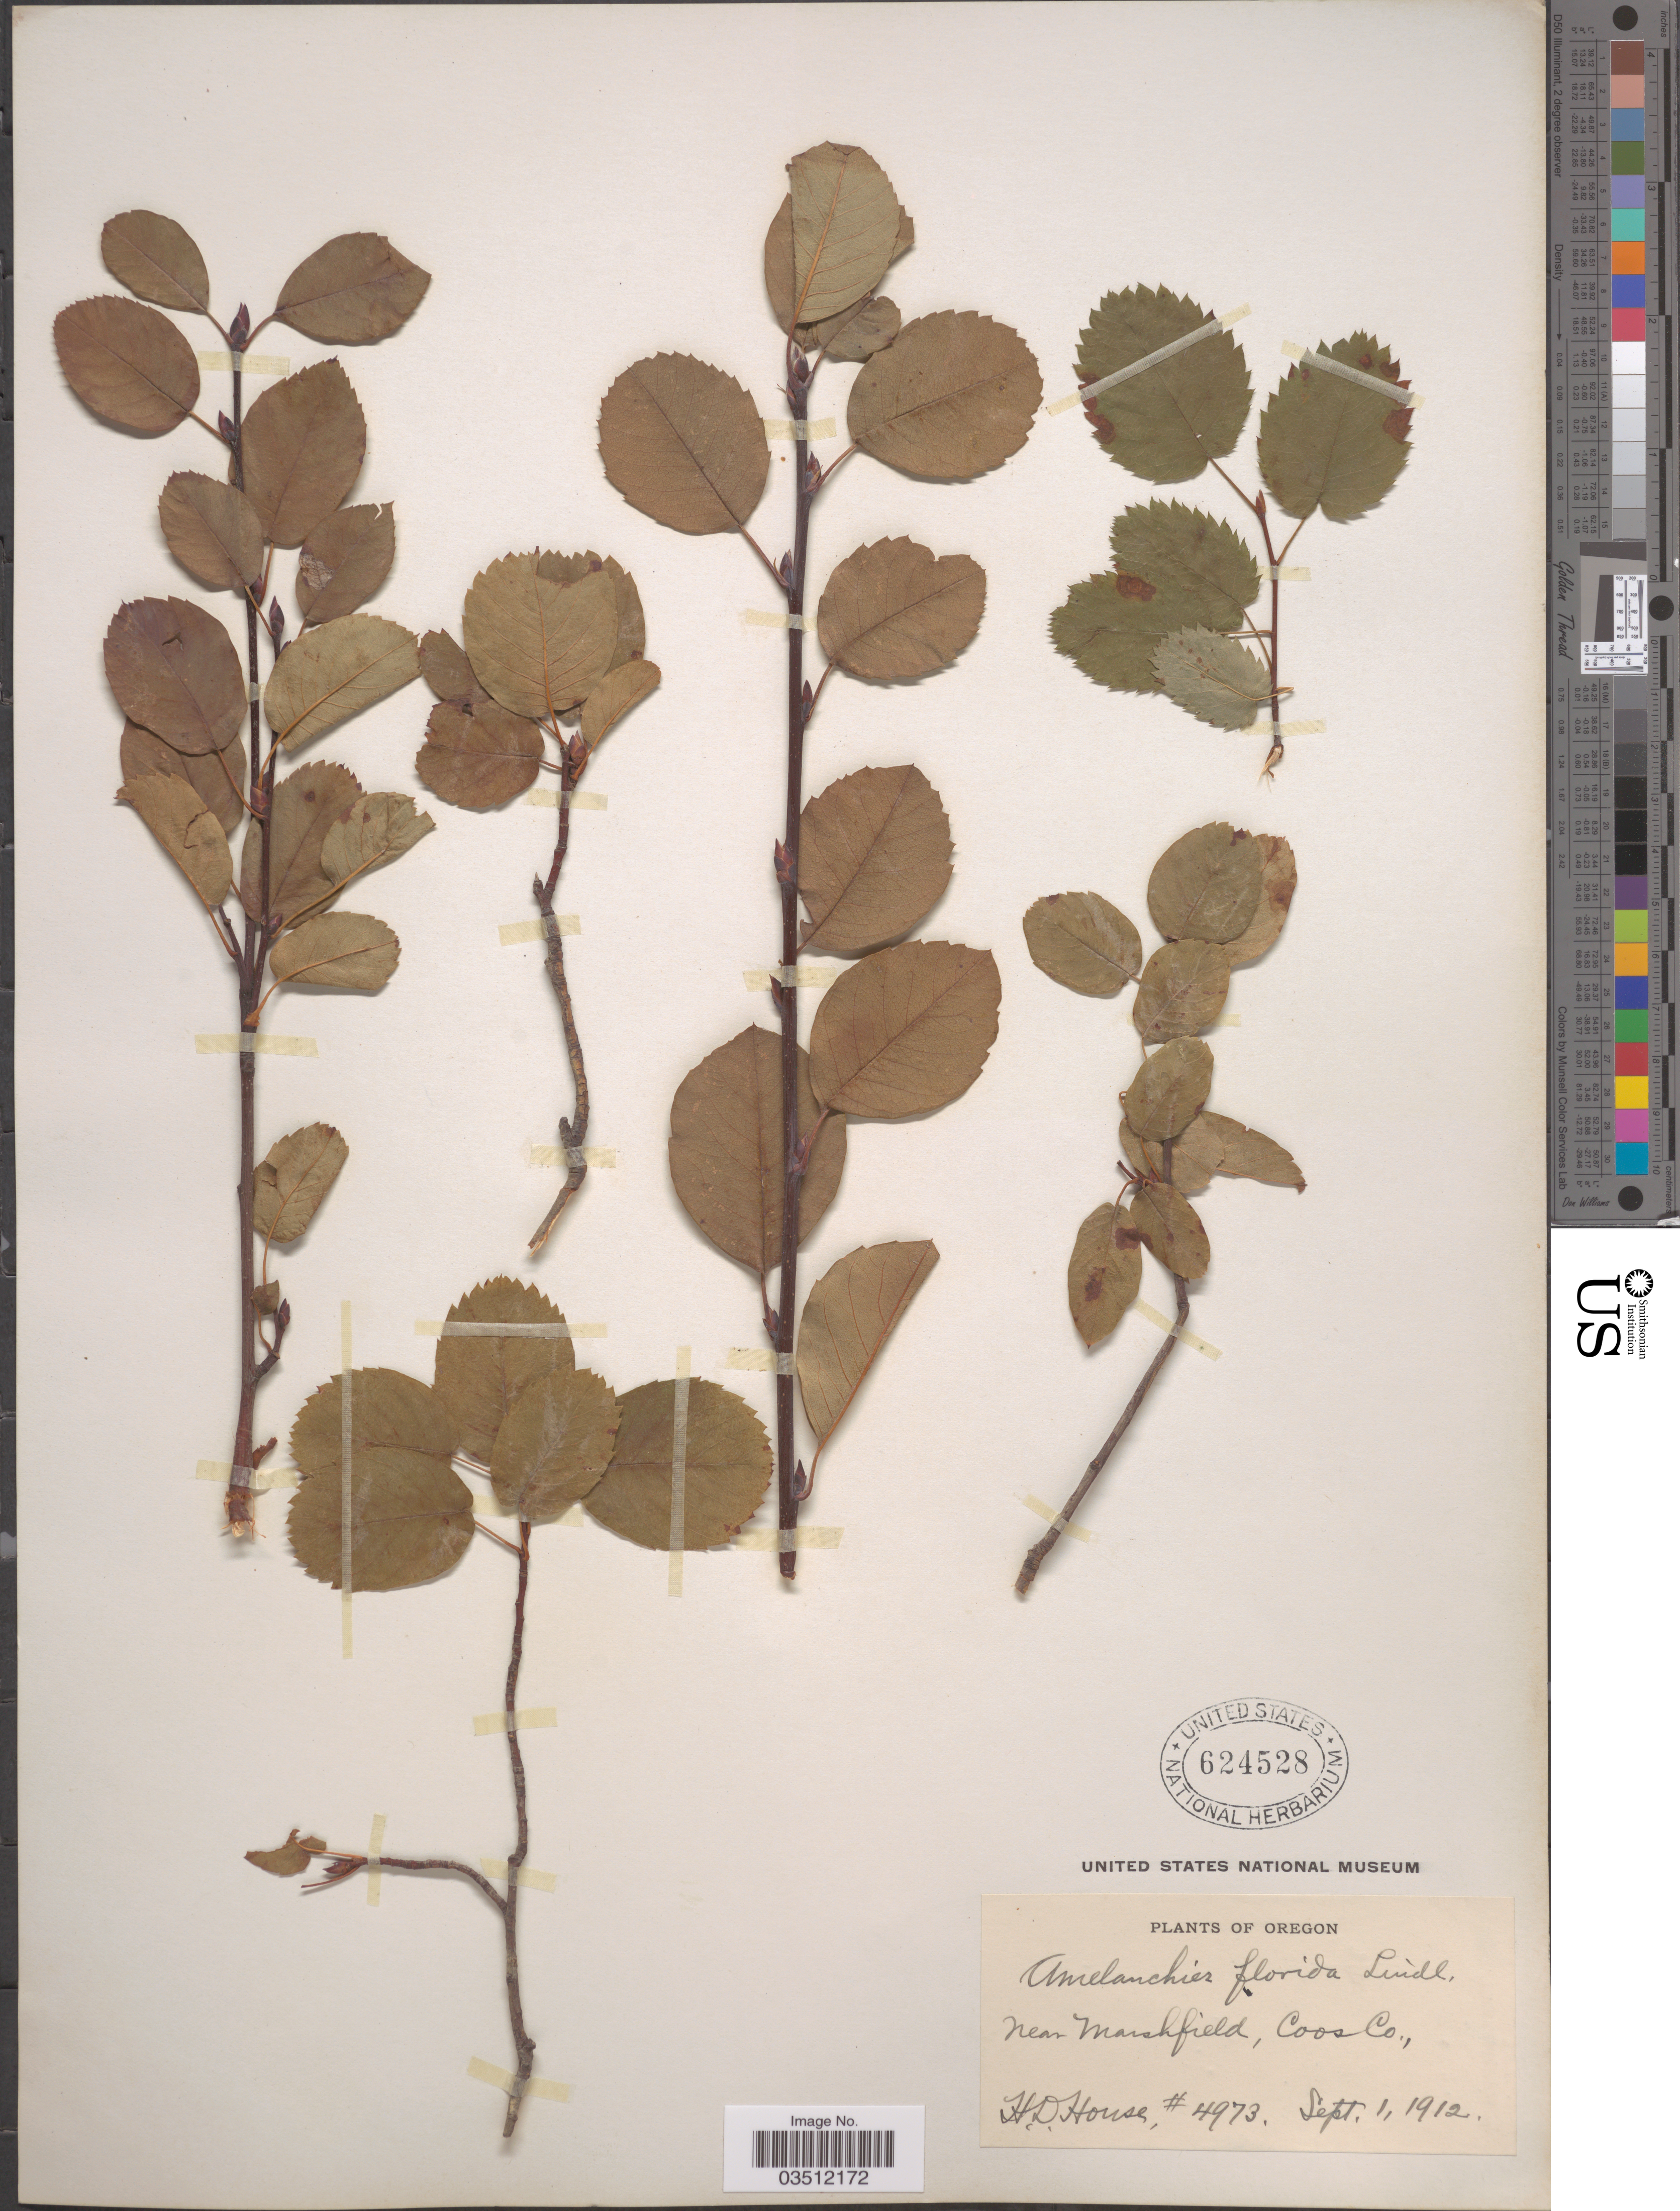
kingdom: Plantae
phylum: Tracheophyta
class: Magnoliopsida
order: Rosales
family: Rosaceae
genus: Amelanchier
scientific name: Amelanchier florida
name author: Lindl.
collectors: H. D. House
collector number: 4973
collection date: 1912-09-01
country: United States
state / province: Oregon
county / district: Coos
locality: Near Marshfield, Coos Co.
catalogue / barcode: US 624528